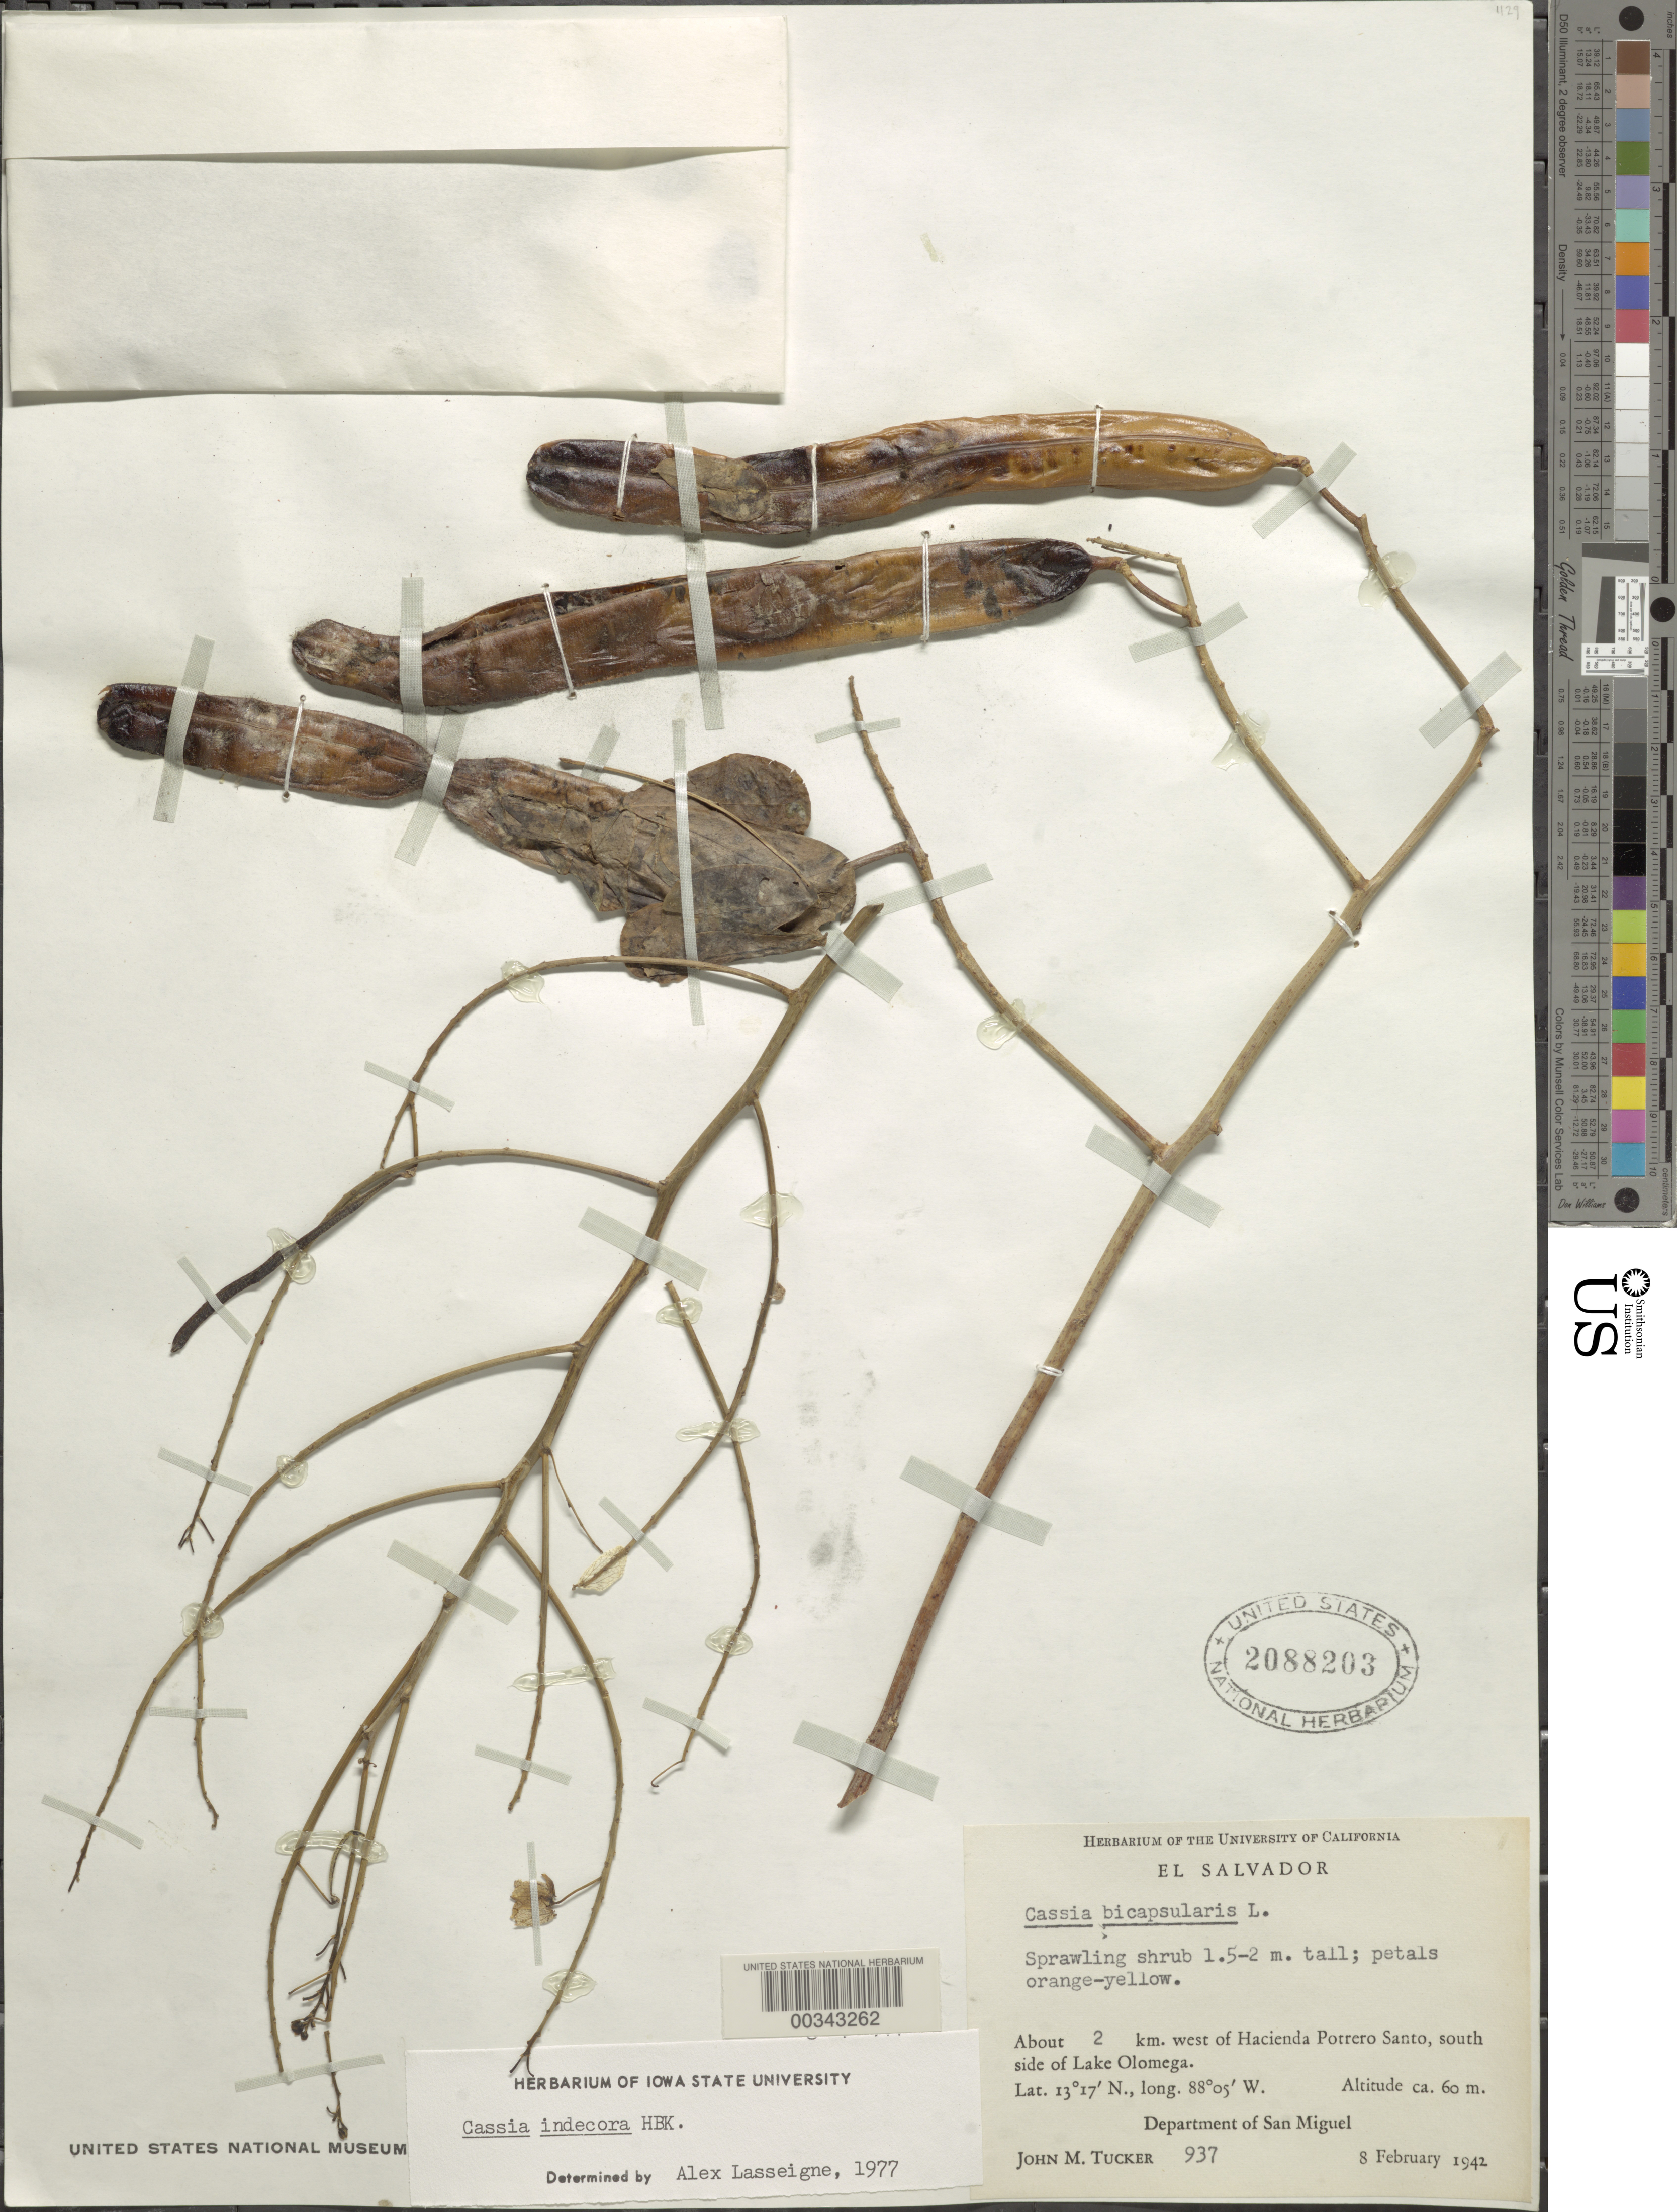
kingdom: Plantae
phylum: Tracheophyta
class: Magnoliopsida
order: Fabales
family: Fabaceae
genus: Senna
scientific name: Senna pendula var. advena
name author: (Vogel) H.S. Irwin & Barneby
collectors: J. M. Tucker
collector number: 937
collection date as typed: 08 Feb 1942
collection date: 1942-02-08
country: El Salvador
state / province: San Miguel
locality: About 2 km w of hacienda potrero santo, s side of lake olomega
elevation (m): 60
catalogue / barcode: US 2088203